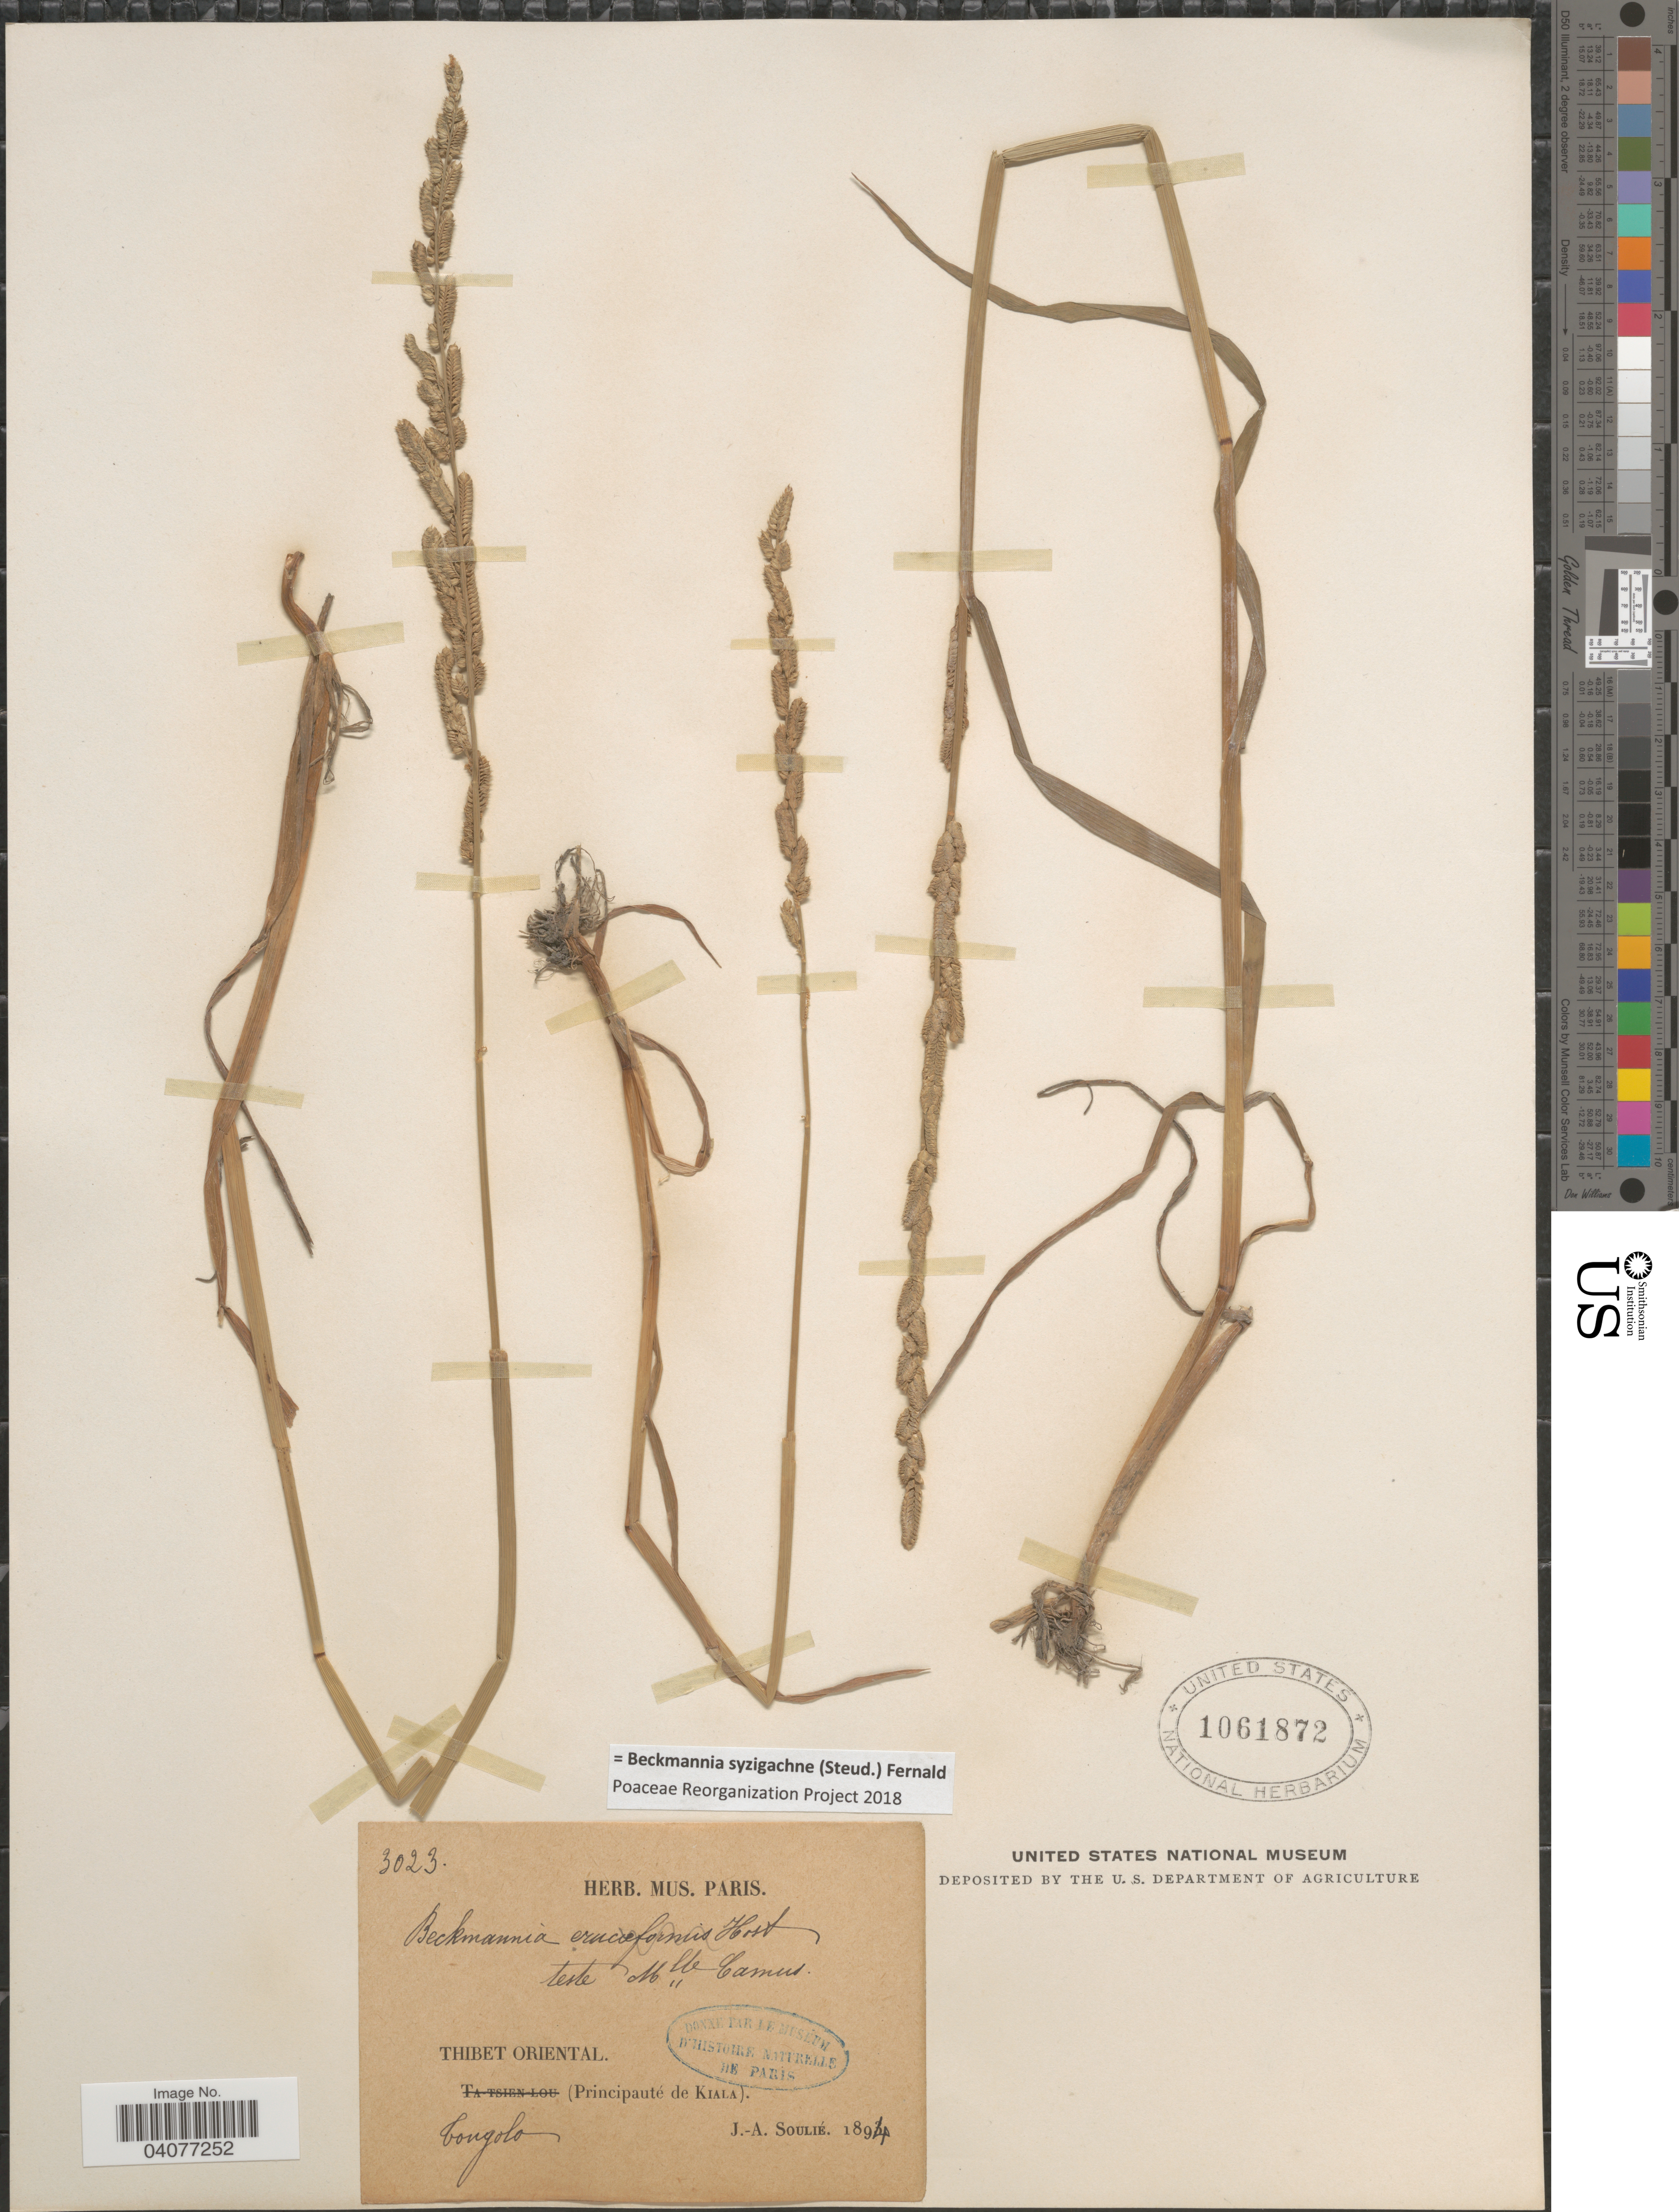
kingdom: Plantae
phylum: Tracheophyta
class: Liliopsida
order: Poales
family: Poaceae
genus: Beckmannia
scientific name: Beckmannia syzigachne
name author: (Steud.) Fernald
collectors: J. Soulié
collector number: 3023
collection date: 1894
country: China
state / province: Xizang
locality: Thibet Oriental. Tongolo (Principauté de Kiala).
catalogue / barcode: US 1061872